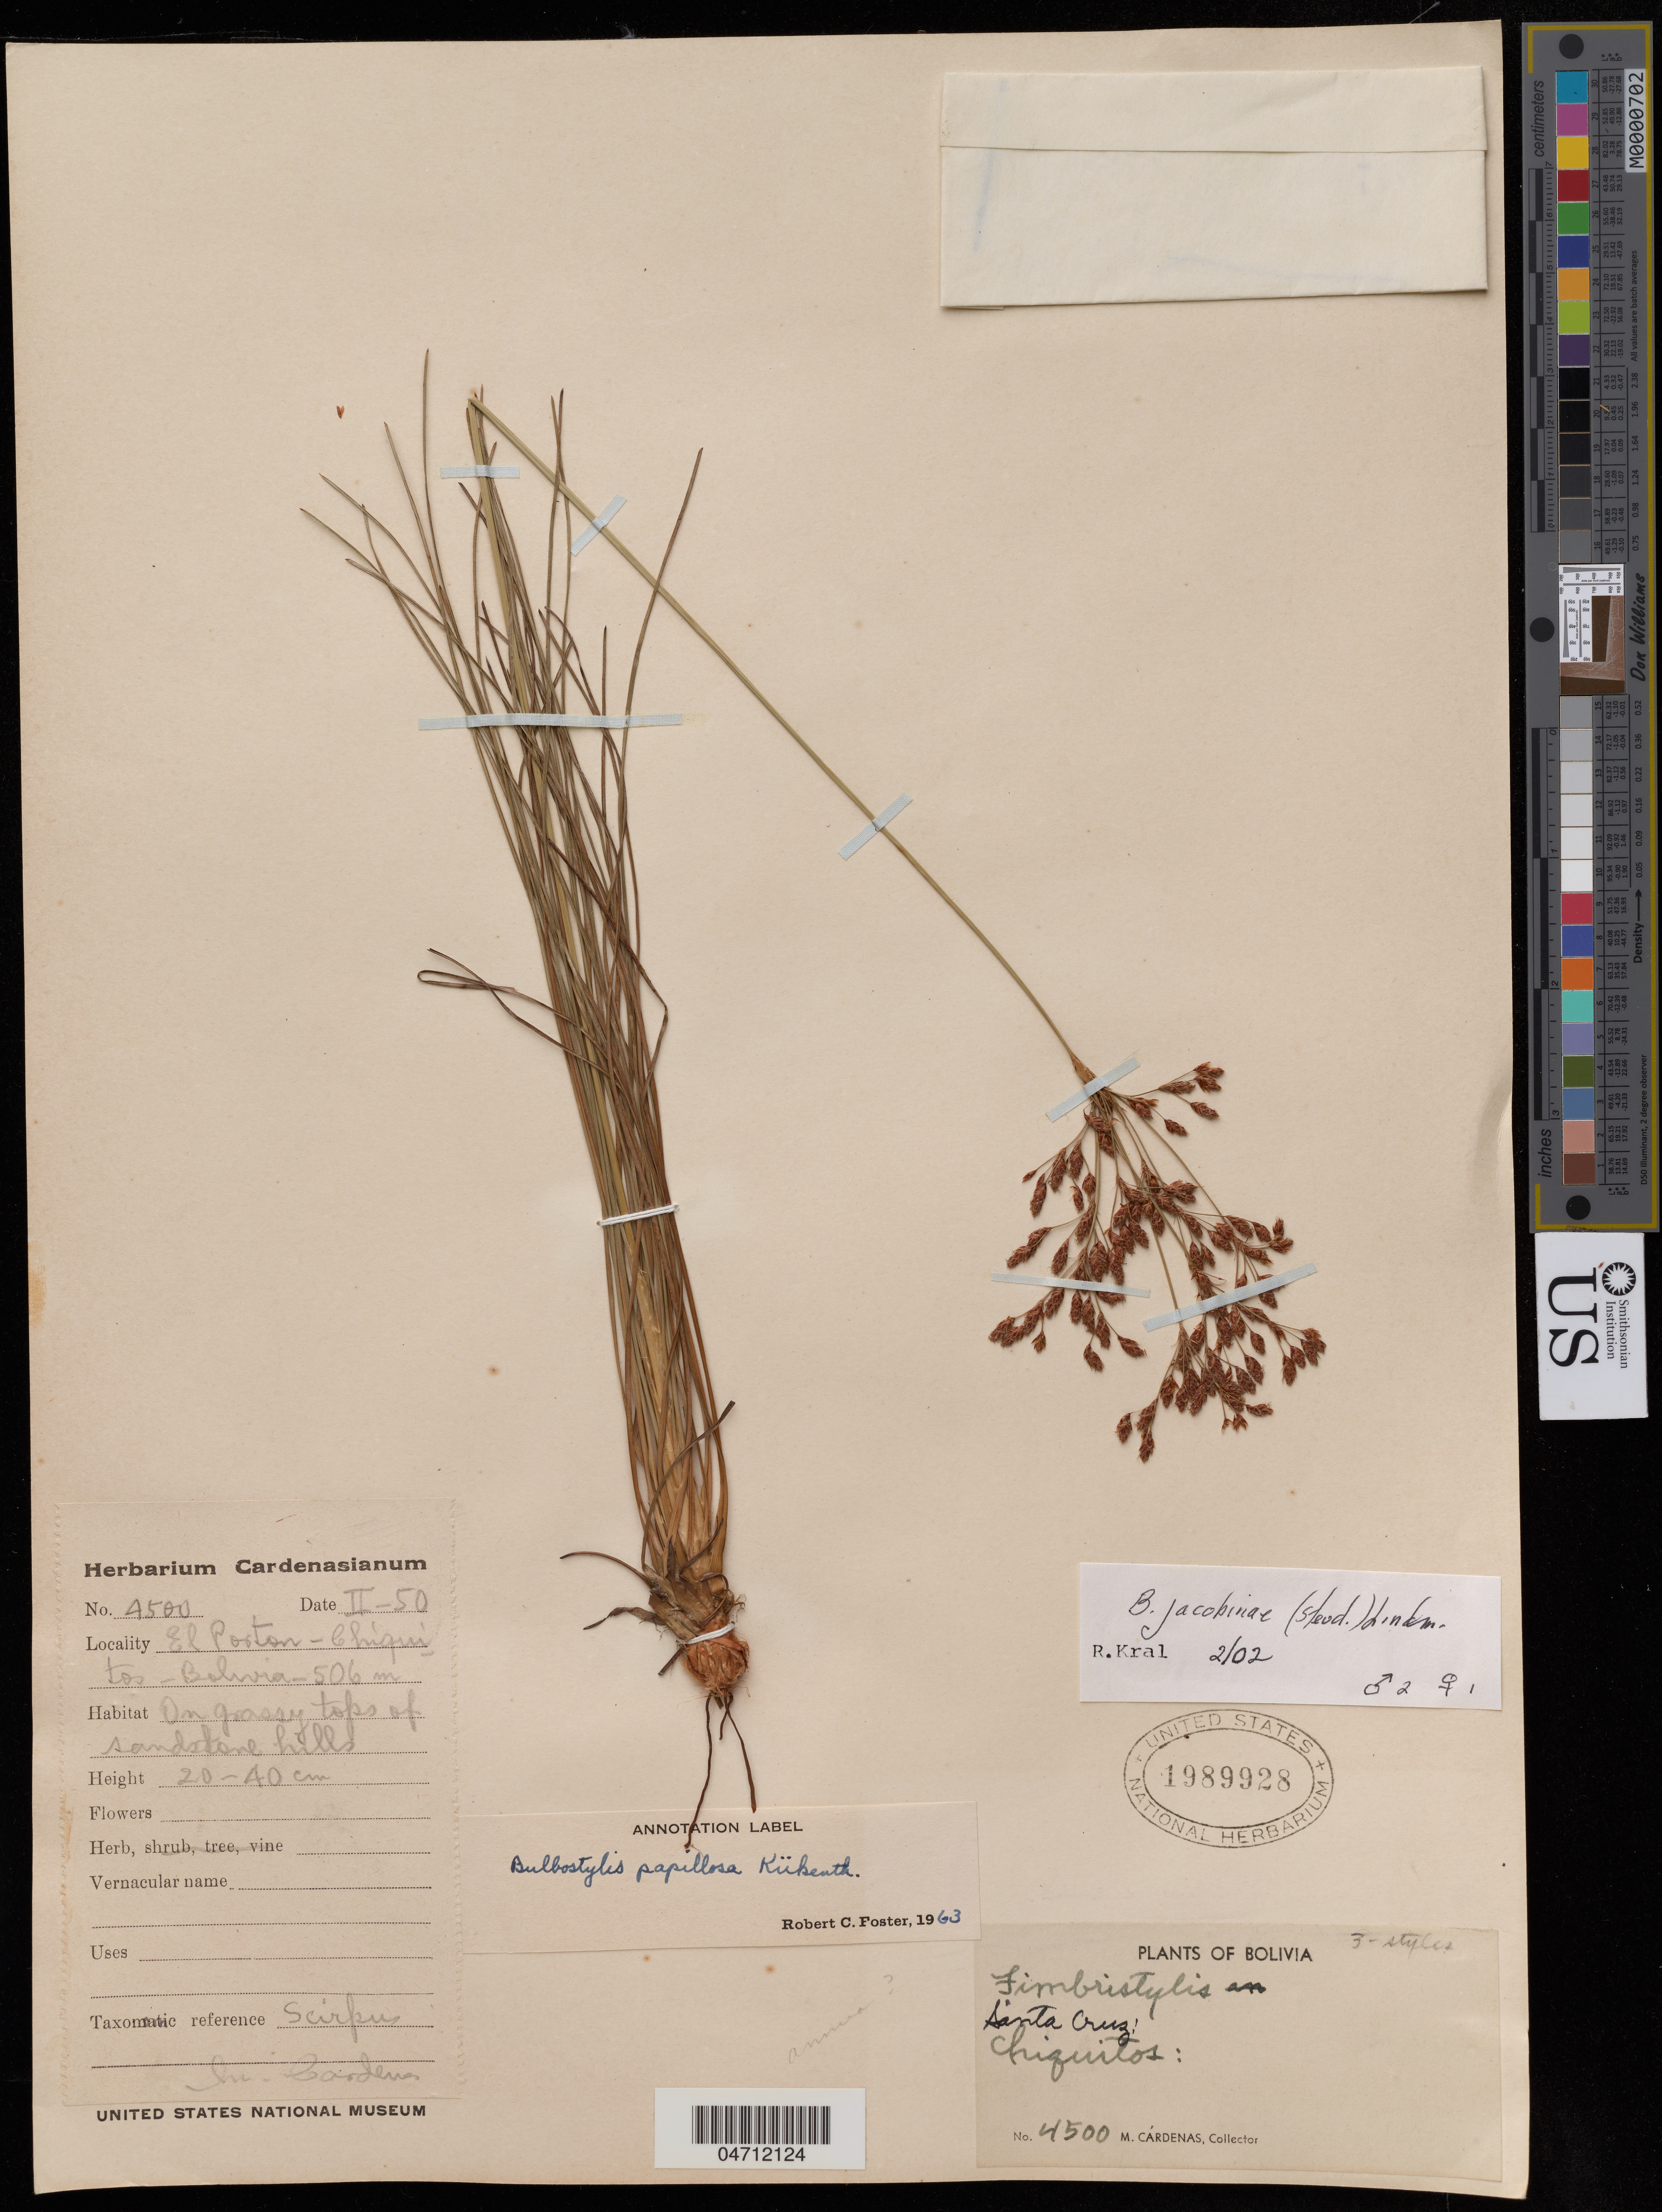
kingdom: Plantae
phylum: Tracheophyta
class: Liliopsida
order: Poales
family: Cyperaceae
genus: Bulbostylis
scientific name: Bulbostylis jacobinae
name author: (Steud.) Lindm.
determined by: Kral, R.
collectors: M. Cárdenas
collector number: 4500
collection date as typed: Transcribed d/m/y: /2/50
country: Bolivia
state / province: Santa Cruz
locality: Porton-Chiquitos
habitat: On grassy tops of sandstone hill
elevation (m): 506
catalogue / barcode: US 1989928